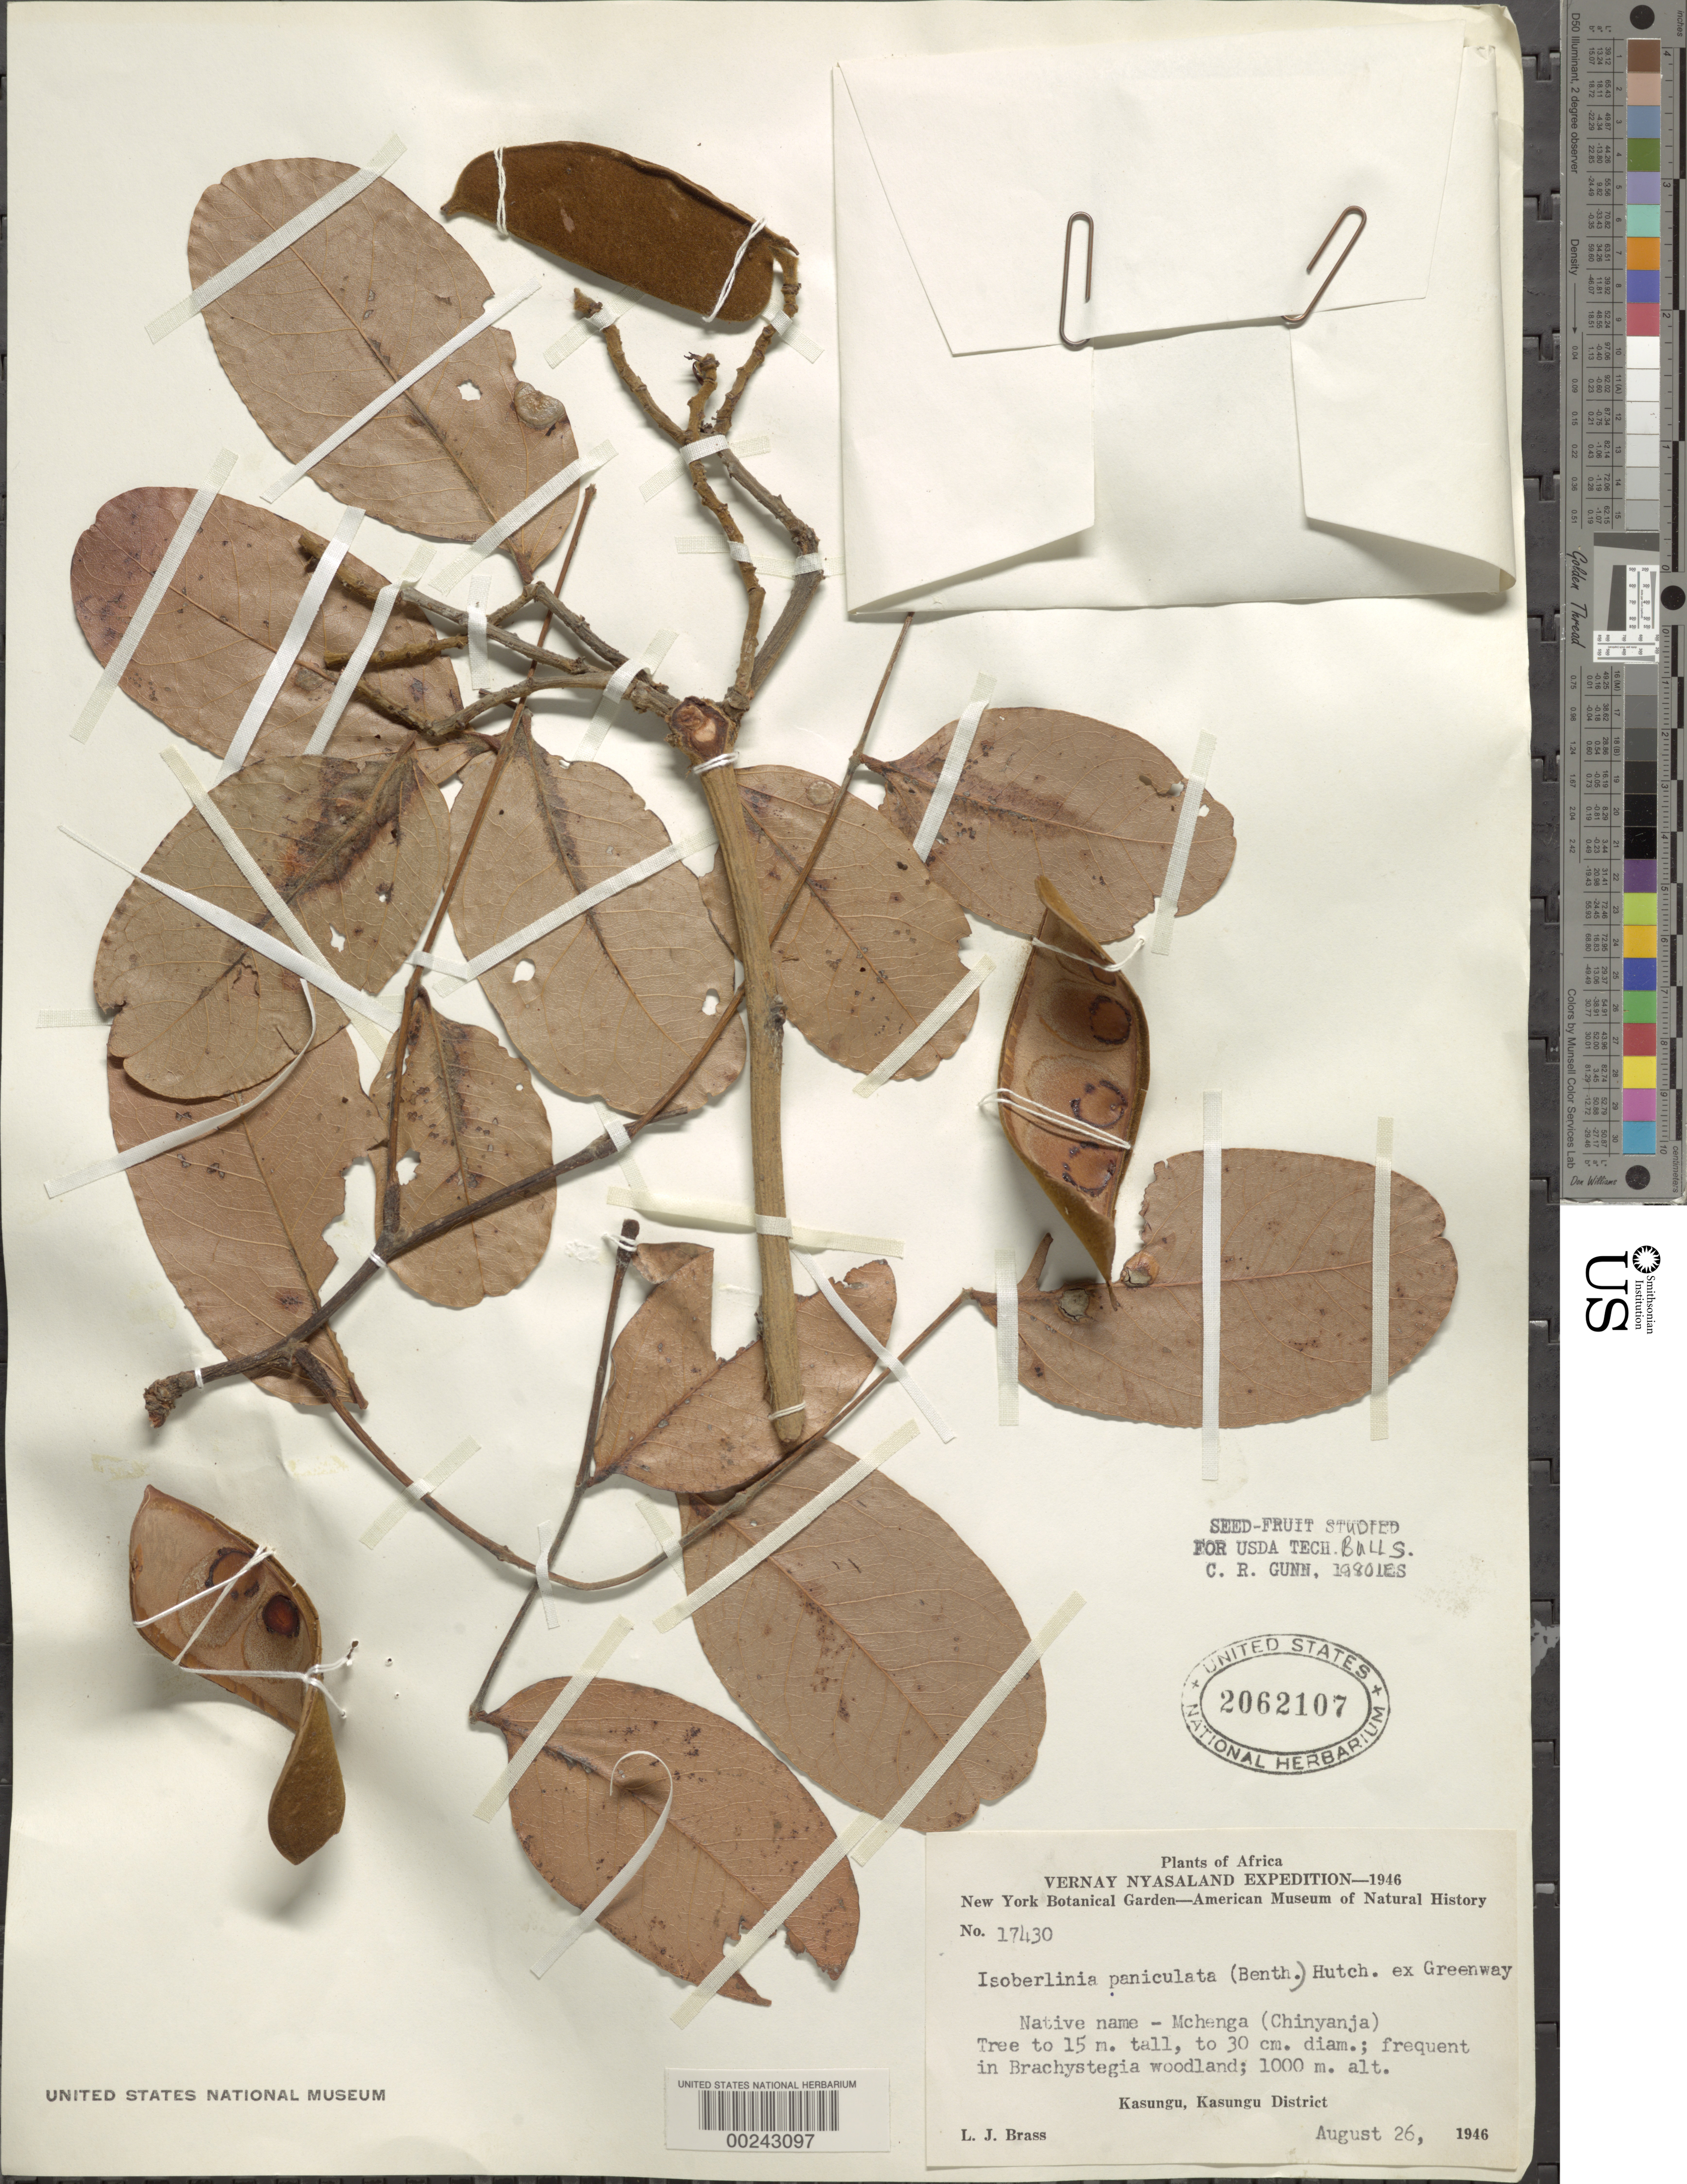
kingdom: Plantae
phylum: Tracheophyta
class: Magnoliopsida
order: Fabales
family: Fabaceae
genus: Julbernardia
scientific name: Julbernardia paniculata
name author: (Benth.) Troupin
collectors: L. J. Brass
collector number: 17430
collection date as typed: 26 Aug 1946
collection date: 1946-08-26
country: Malawi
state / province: Central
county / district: Kasungu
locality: Kasungu, kasungu dist.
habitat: In brachystegia woodland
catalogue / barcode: US 2062107